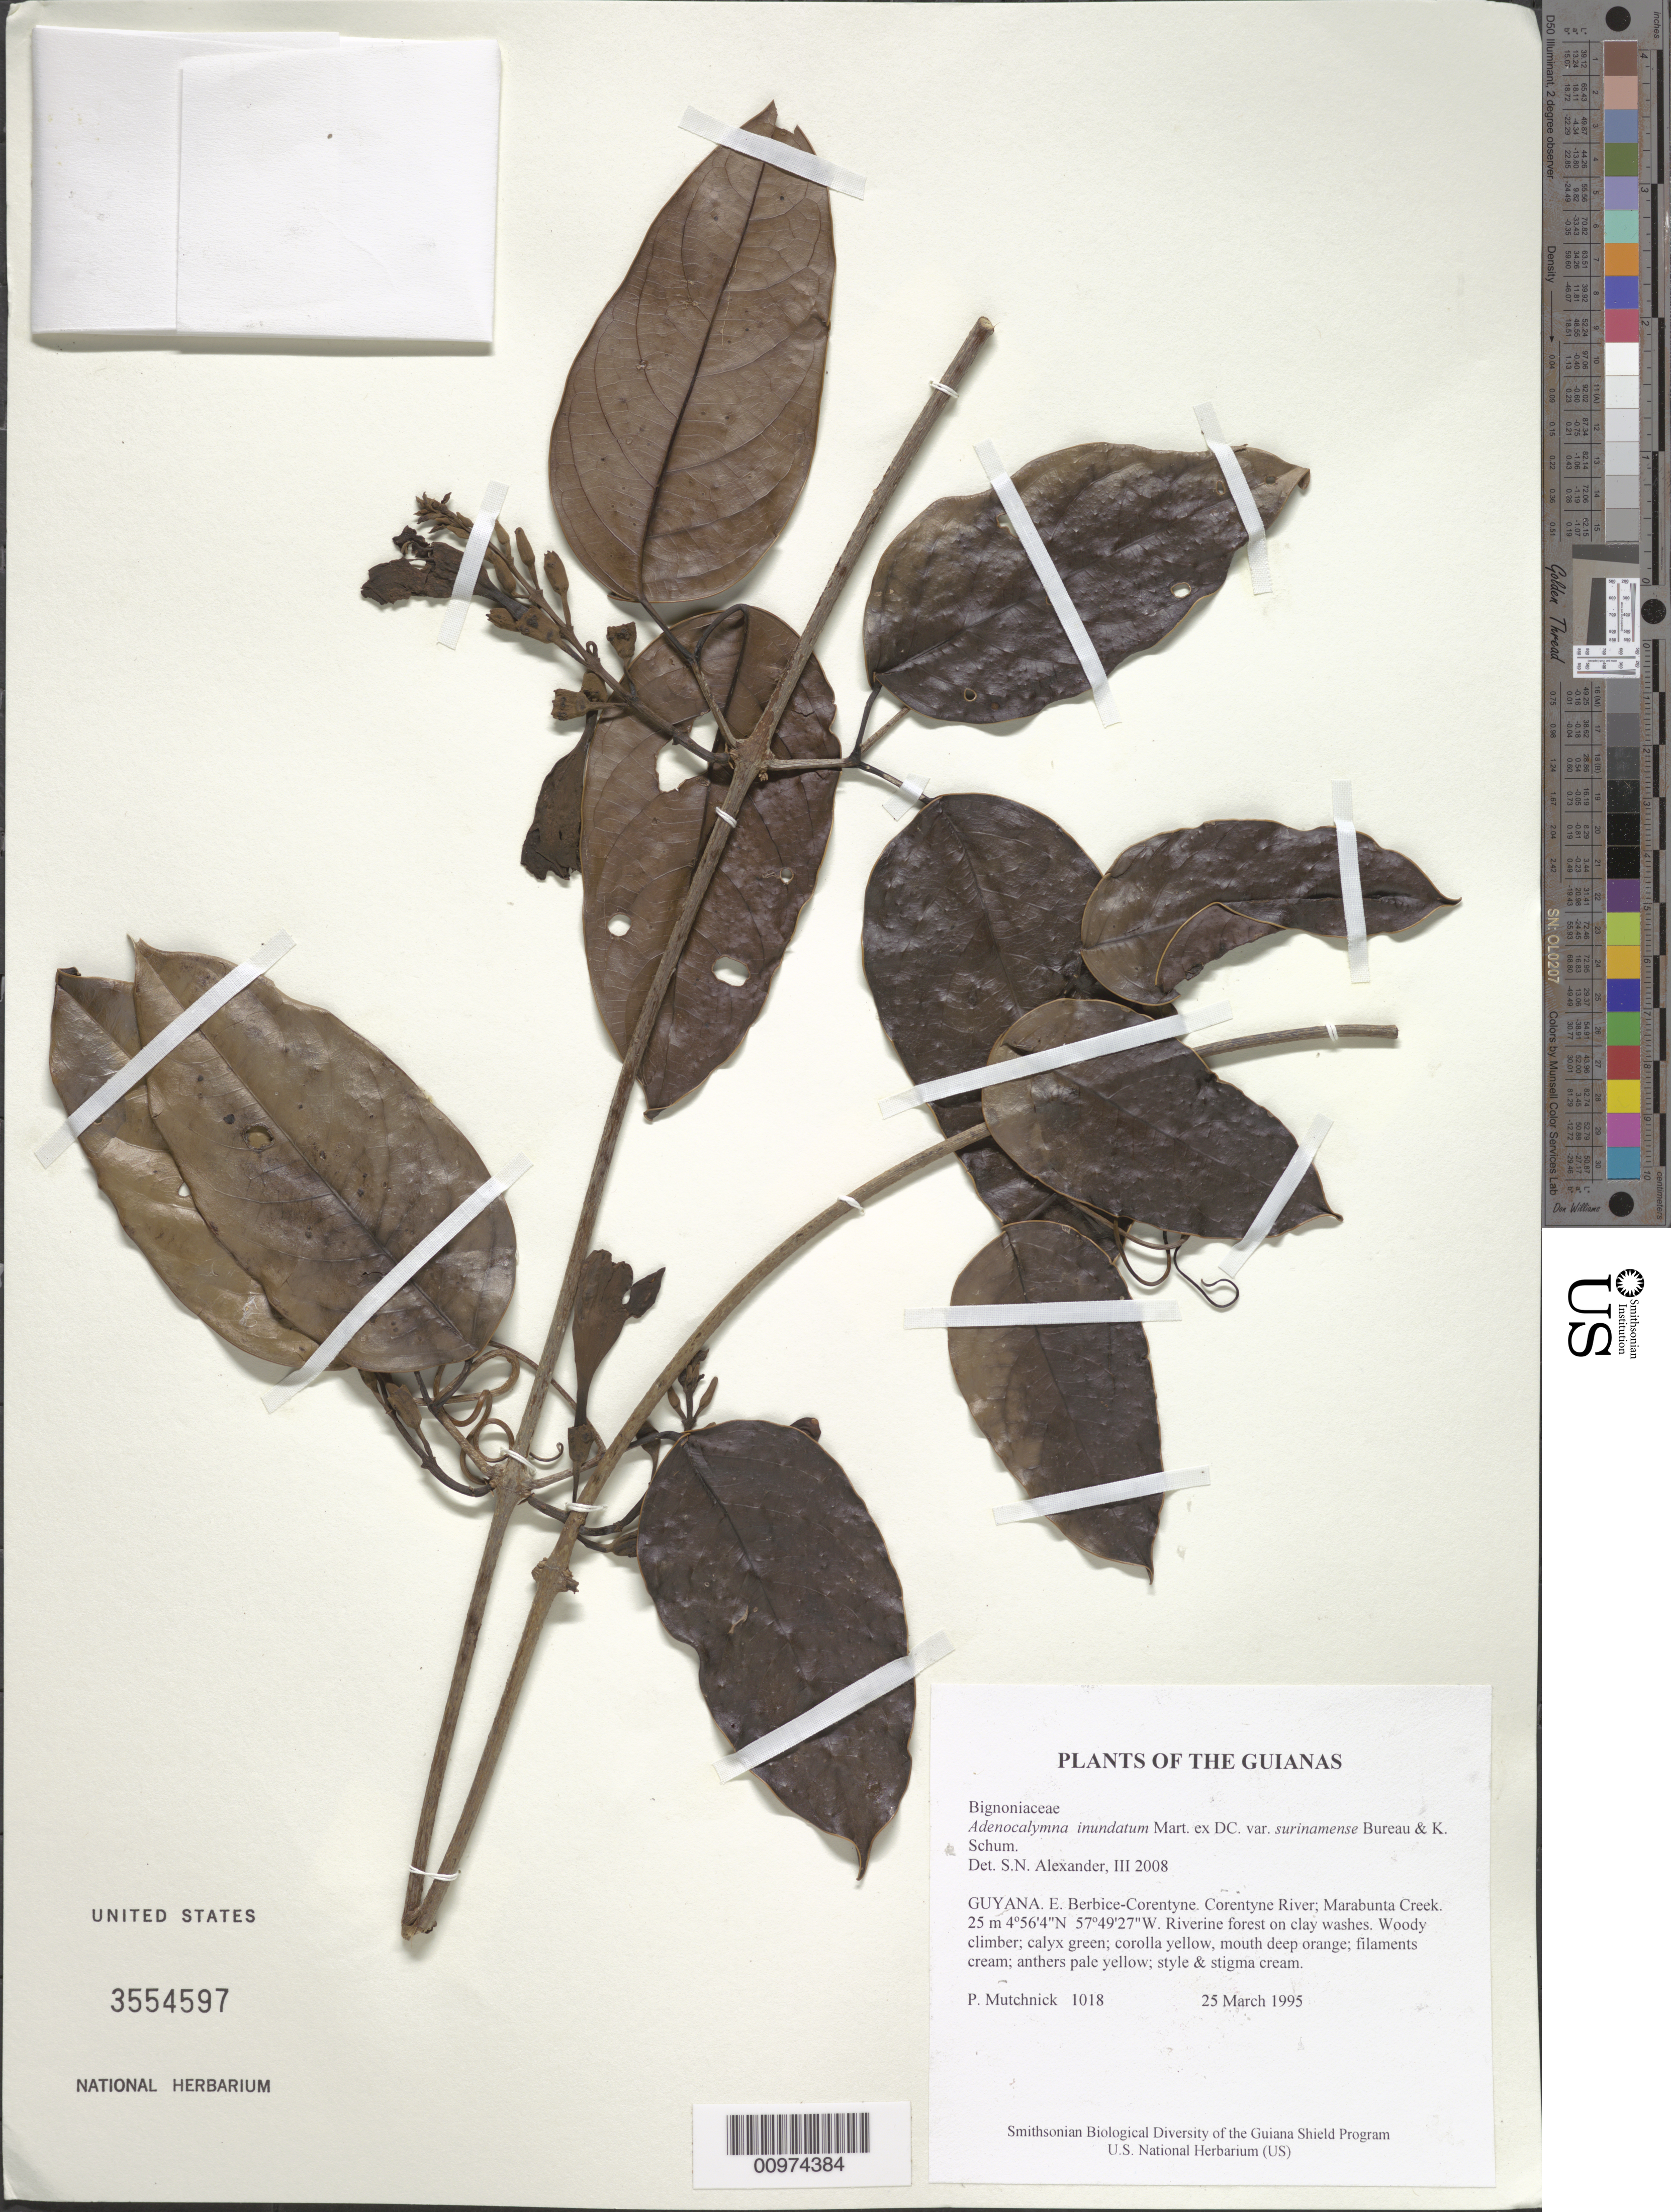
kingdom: Plantae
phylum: Tracheophyta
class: Magnoliopsida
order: Lamiales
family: Bignoniaceae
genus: Adenocalymma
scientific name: Adenocalymma inundatum var. surinamense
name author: Bureau & K. Schum.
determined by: Alexander, S. N.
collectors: P. Mutchnick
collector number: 1018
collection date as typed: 25 March 1995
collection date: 1995-03-25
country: Guyana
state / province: E. Berbice-Corentyne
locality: Corentyne River; Marabunta Creek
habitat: Riverine forest on clay washes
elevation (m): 25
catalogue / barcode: US 3554597